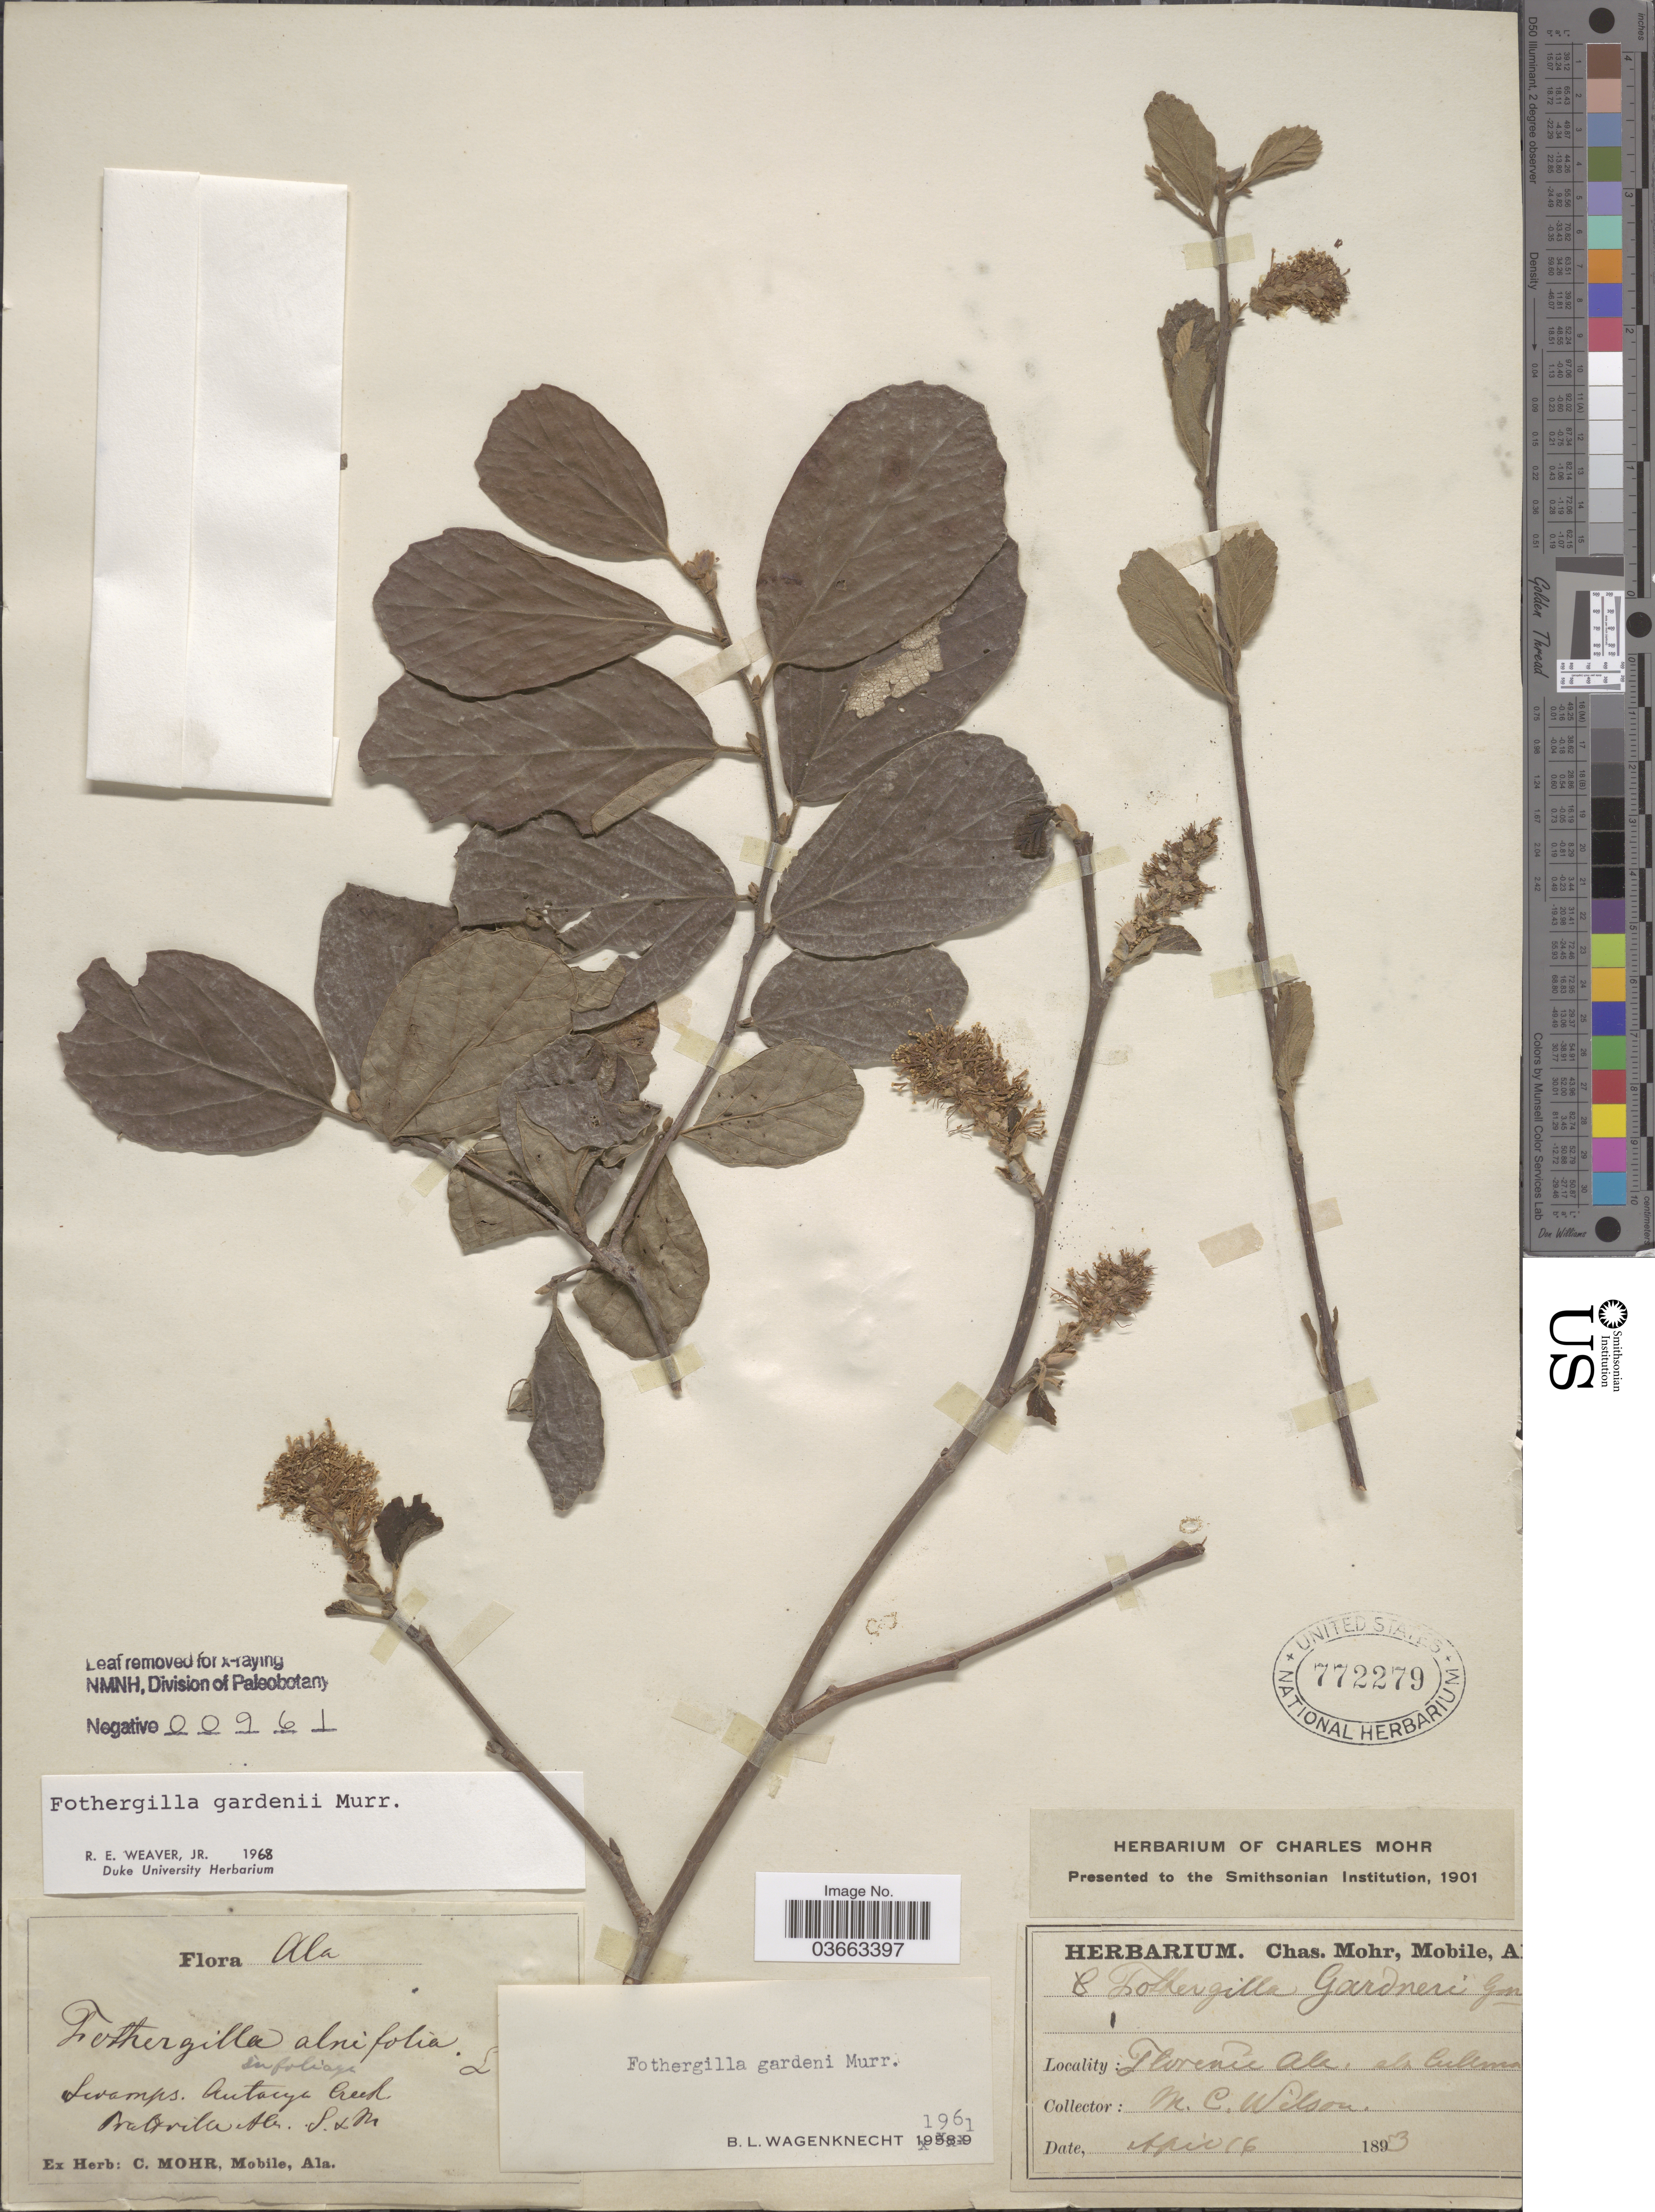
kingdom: Plantae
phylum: Tracheophyta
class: Magnoliopsida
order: Saxifragales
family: Hamamelidaceae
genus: Fothergilla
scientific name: Fothergilla gardenii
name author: L.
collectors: M. C. Wilson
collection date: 1893-04-16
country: United States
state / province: Alabama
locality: Florence. Cullman*.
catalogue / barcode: US 772279